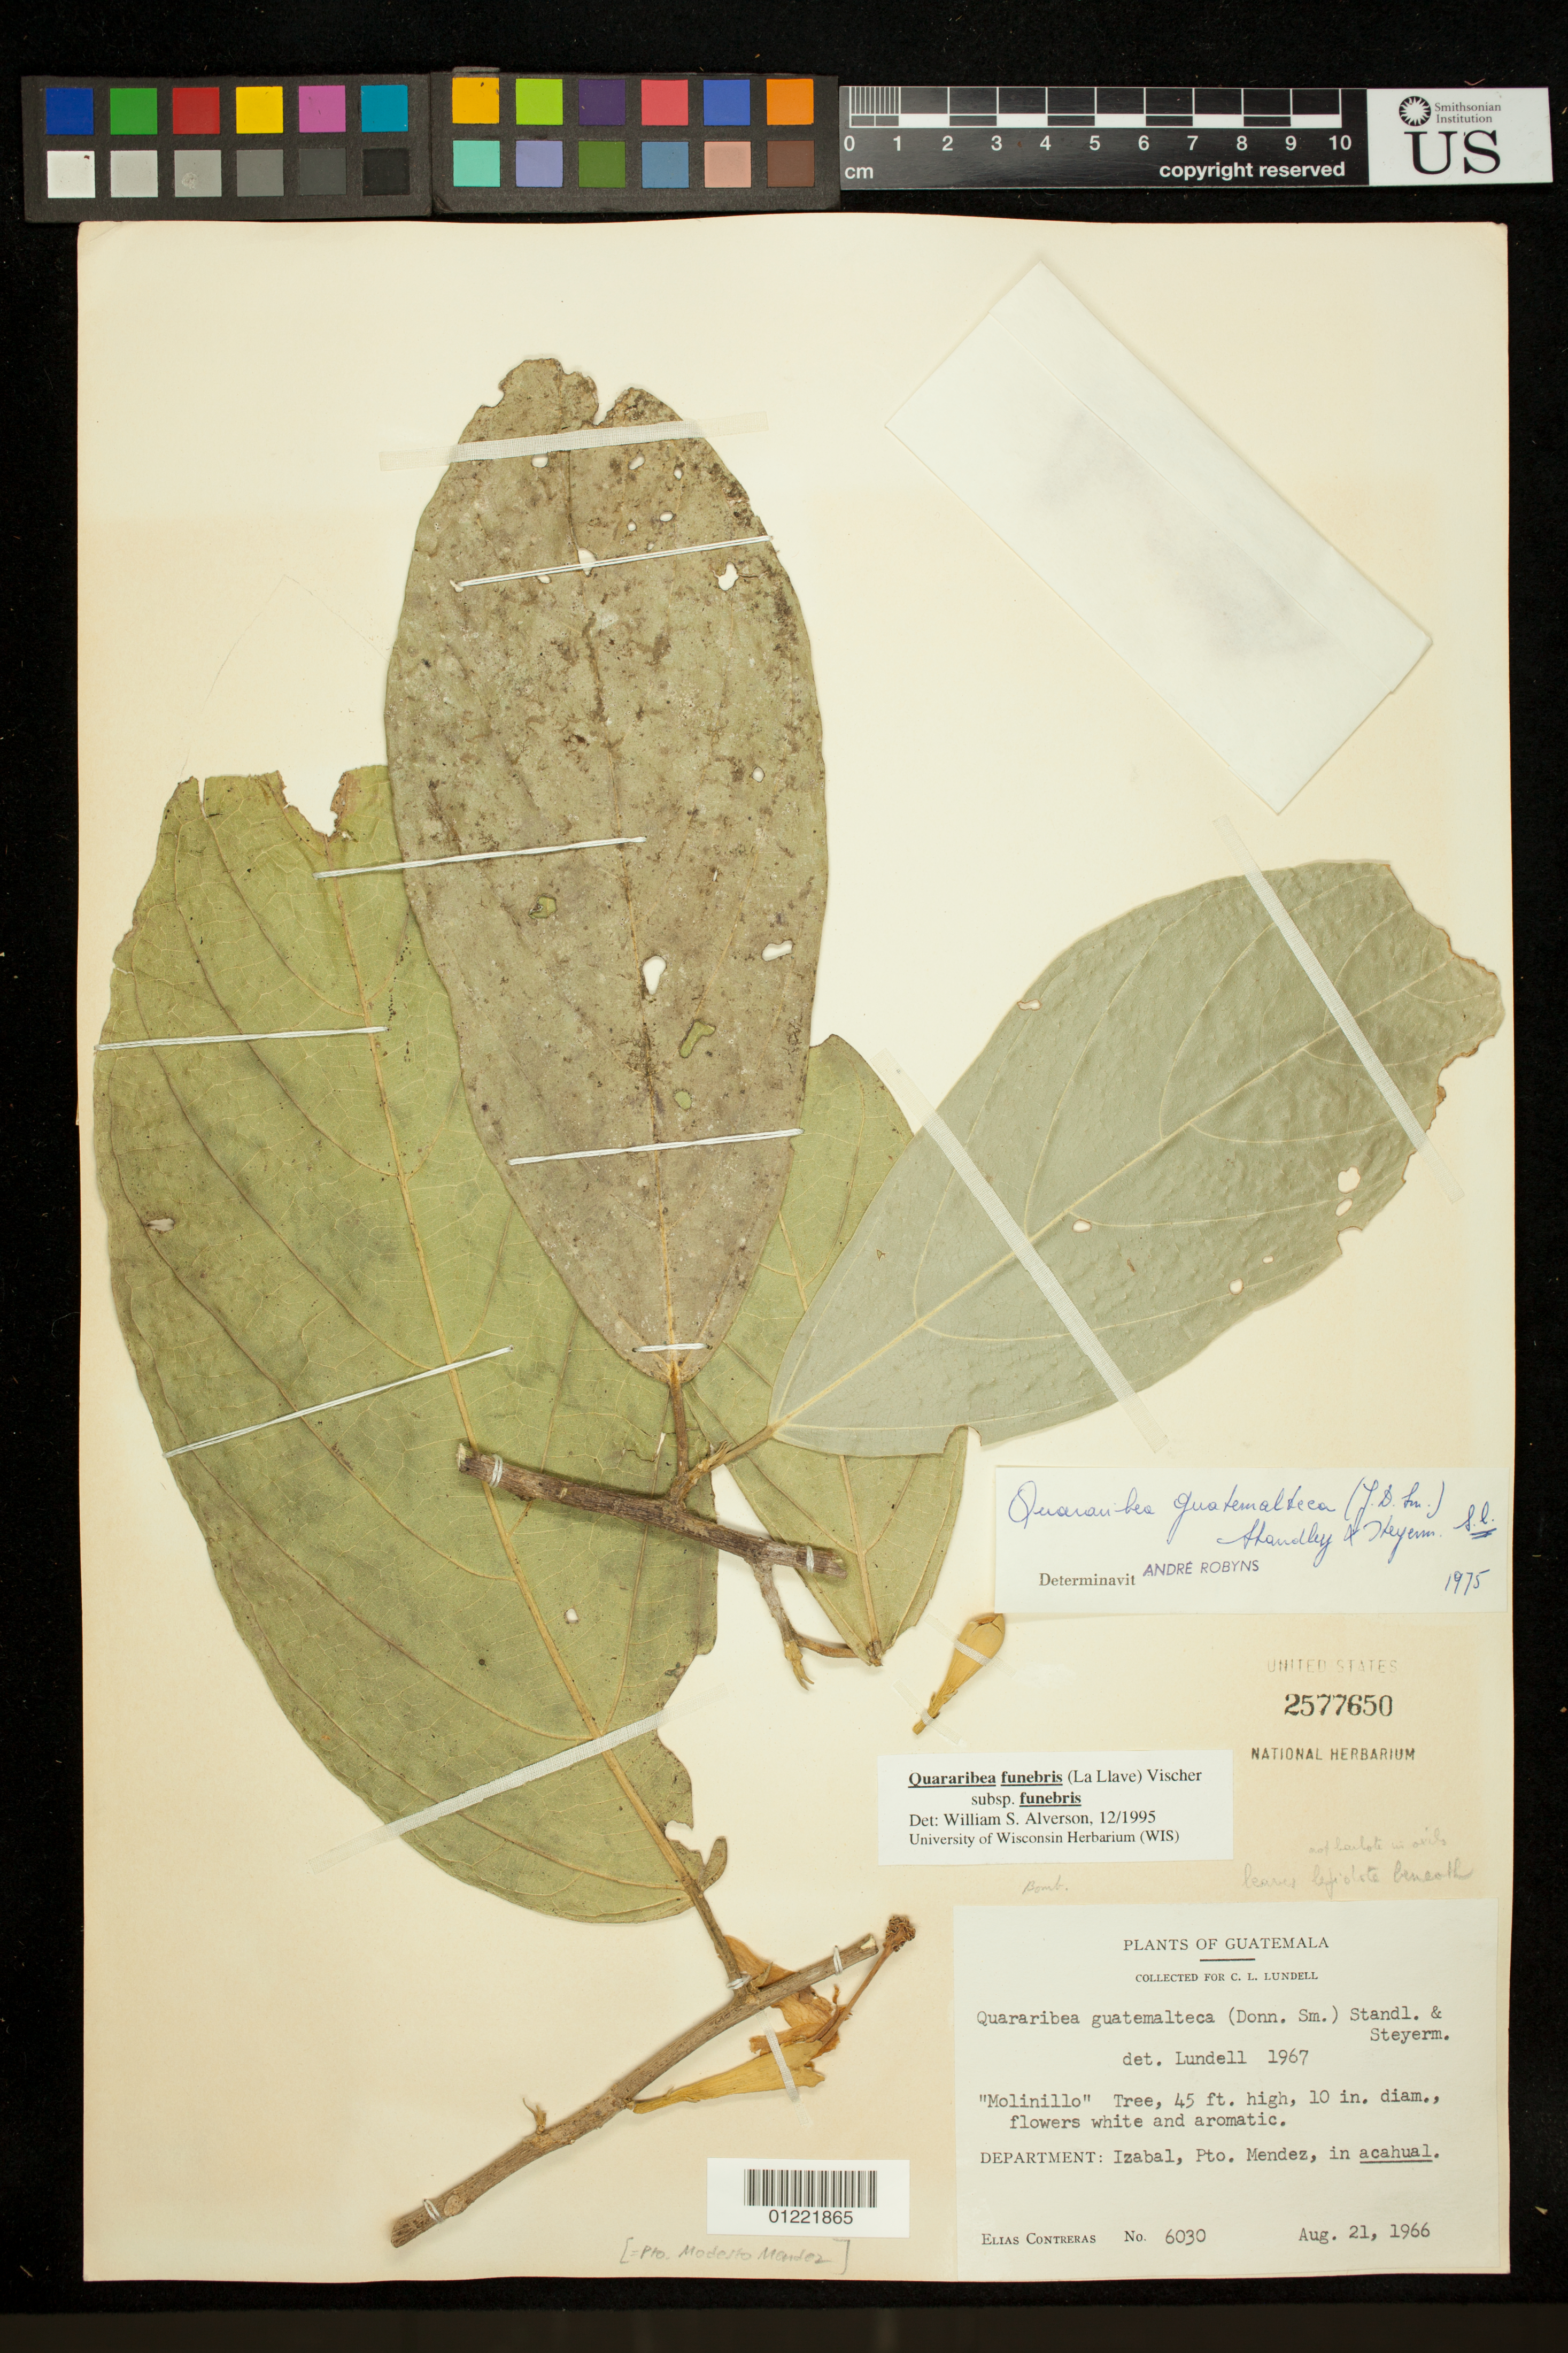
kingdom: Plantae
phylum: Tracheophyta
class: Magnoliopsida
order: Malvales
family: Malvaceae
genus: Quararibea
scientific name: Quararibea funebris subsp. funebris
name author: (La Llave) Vischer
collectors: E. Contreras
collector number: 6030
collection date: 1966-08-21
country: Guatemala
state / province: Izabal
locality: Pto. Mendez, in acahual.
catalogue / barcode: US 2577650